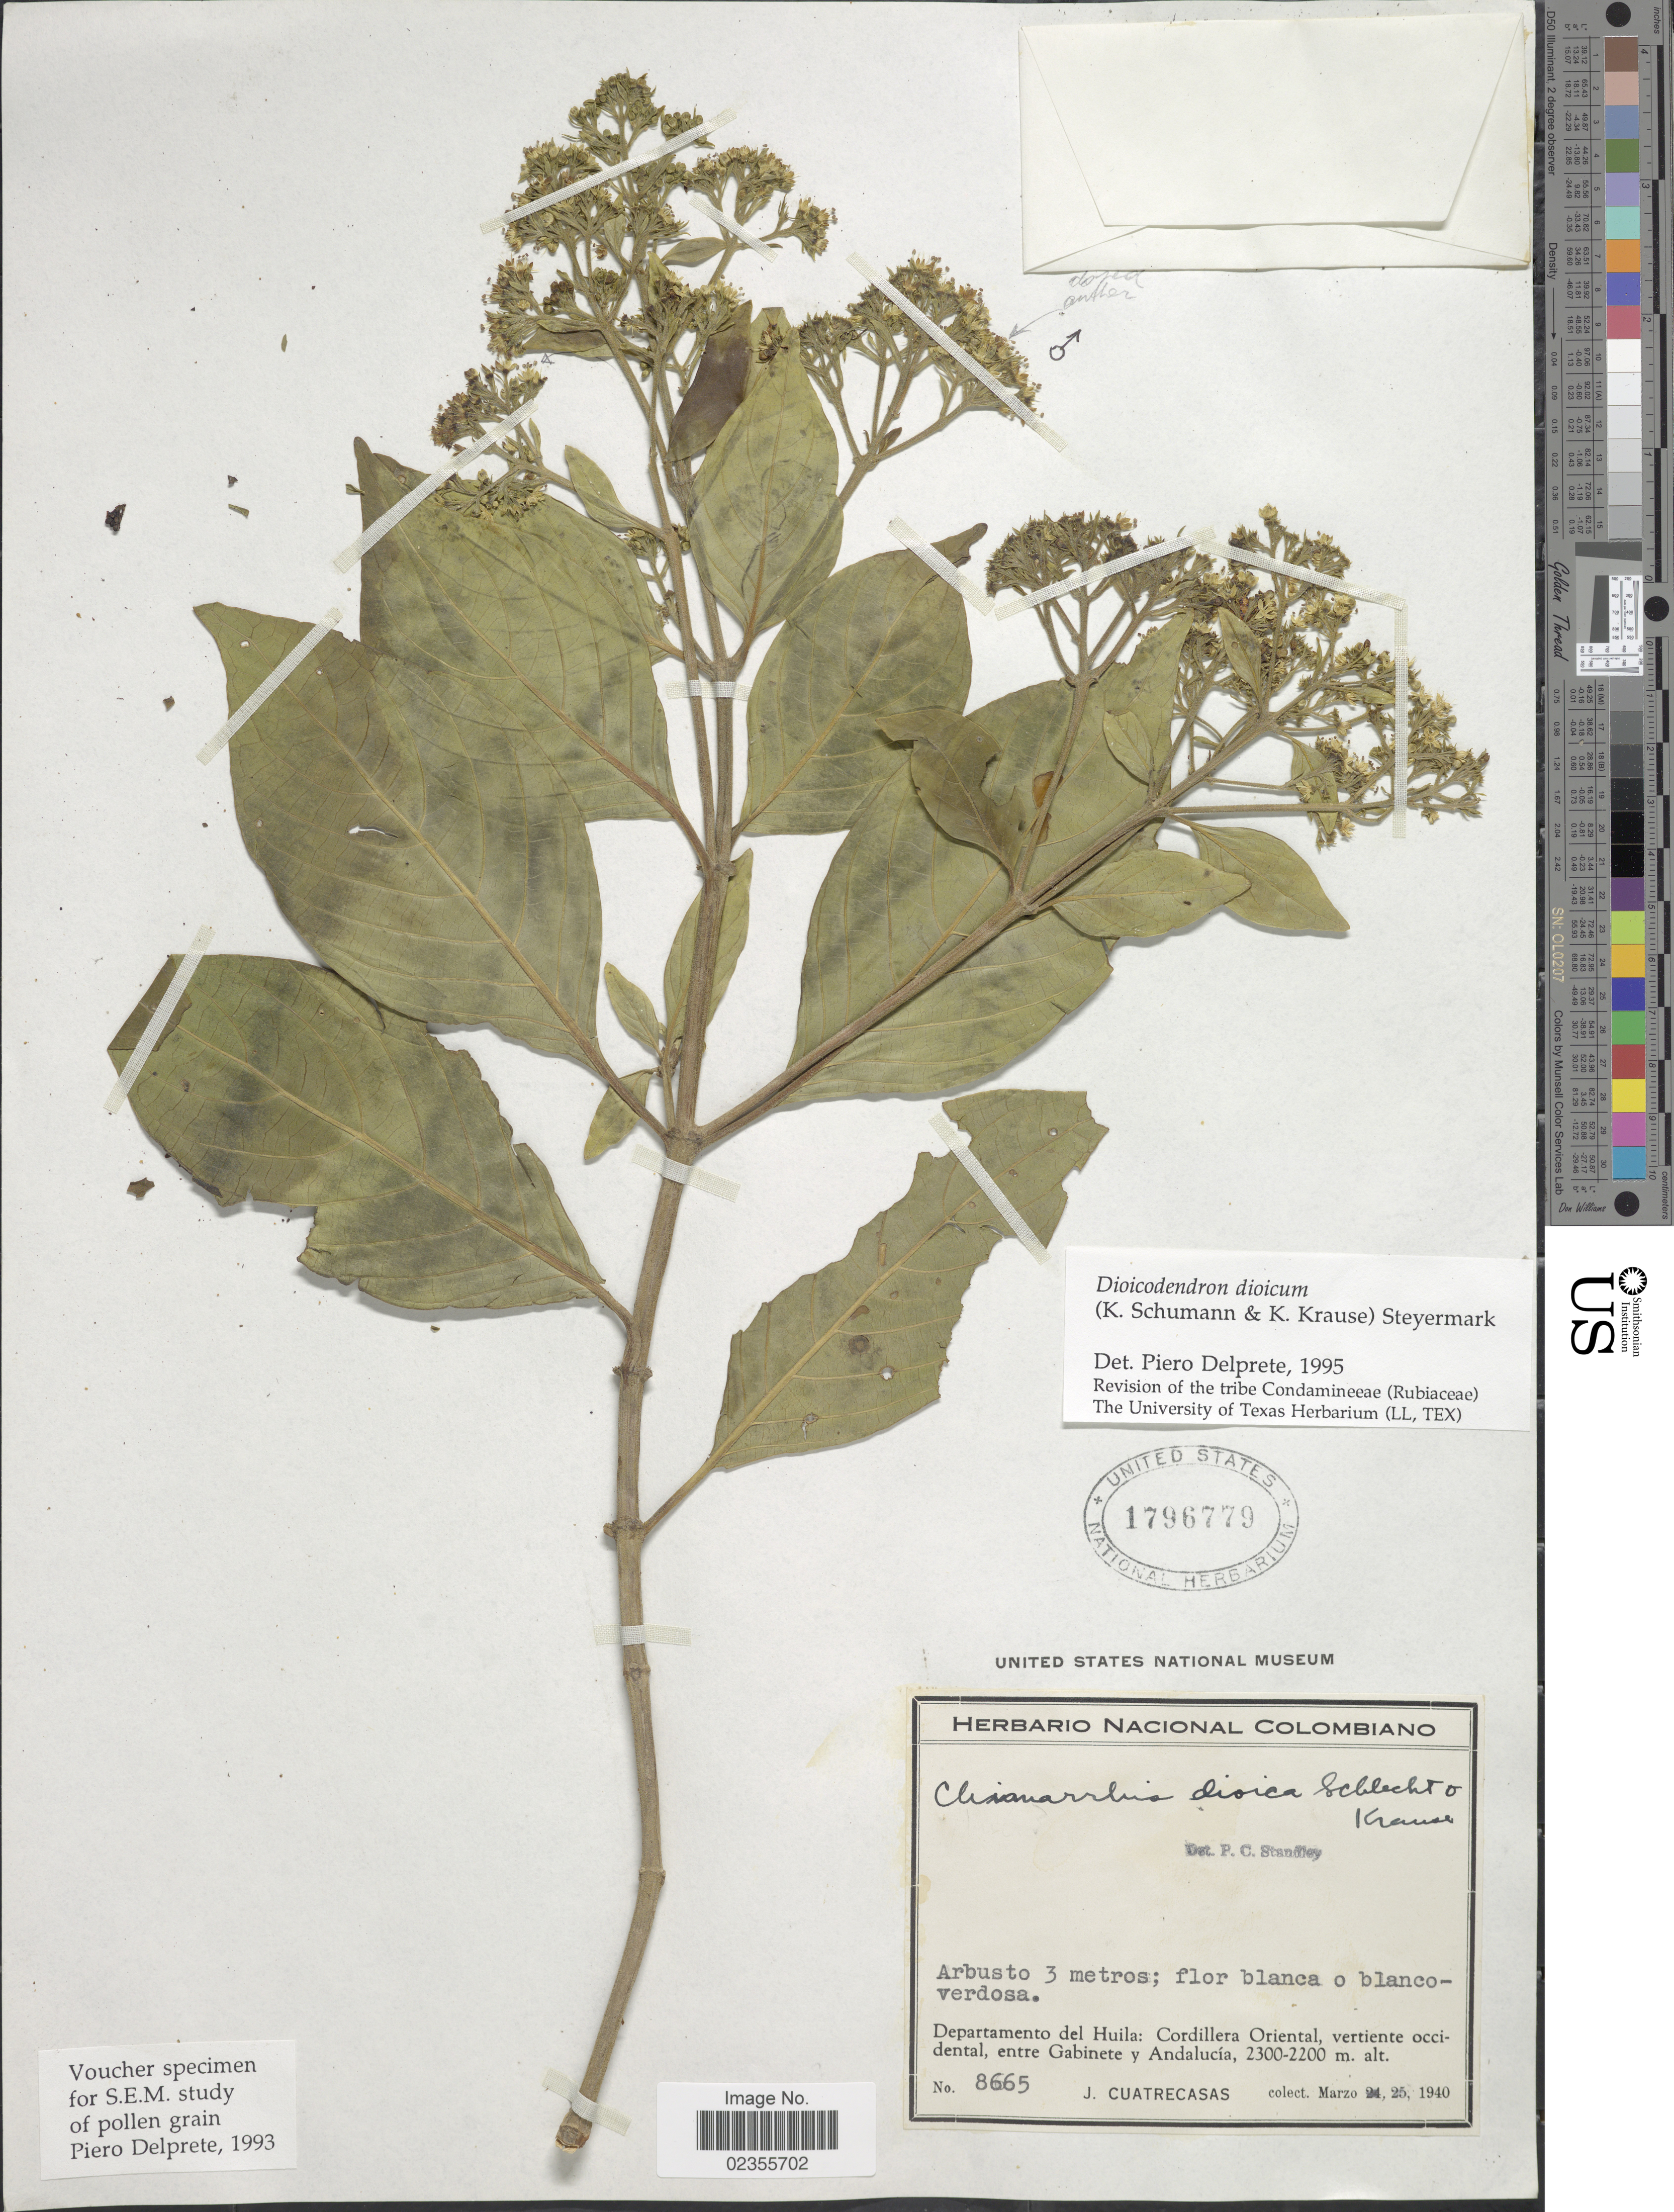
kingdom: Plantae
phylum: Tracheophyta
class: Magnoliopsida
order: Gentianales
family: Rubiaceae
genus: Dioicodendron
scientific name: Dioicodendron dioicum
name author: (K. Schum. & Krause) Steyerm.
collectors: J. Cuatrecasas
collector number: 8665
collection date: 1940-03-25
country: Colombia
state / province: Huila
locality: Cordillera Oriental, vertiente occidental, entre Gabinete y Andalucia.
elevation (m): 2200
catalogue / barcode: US 1796779